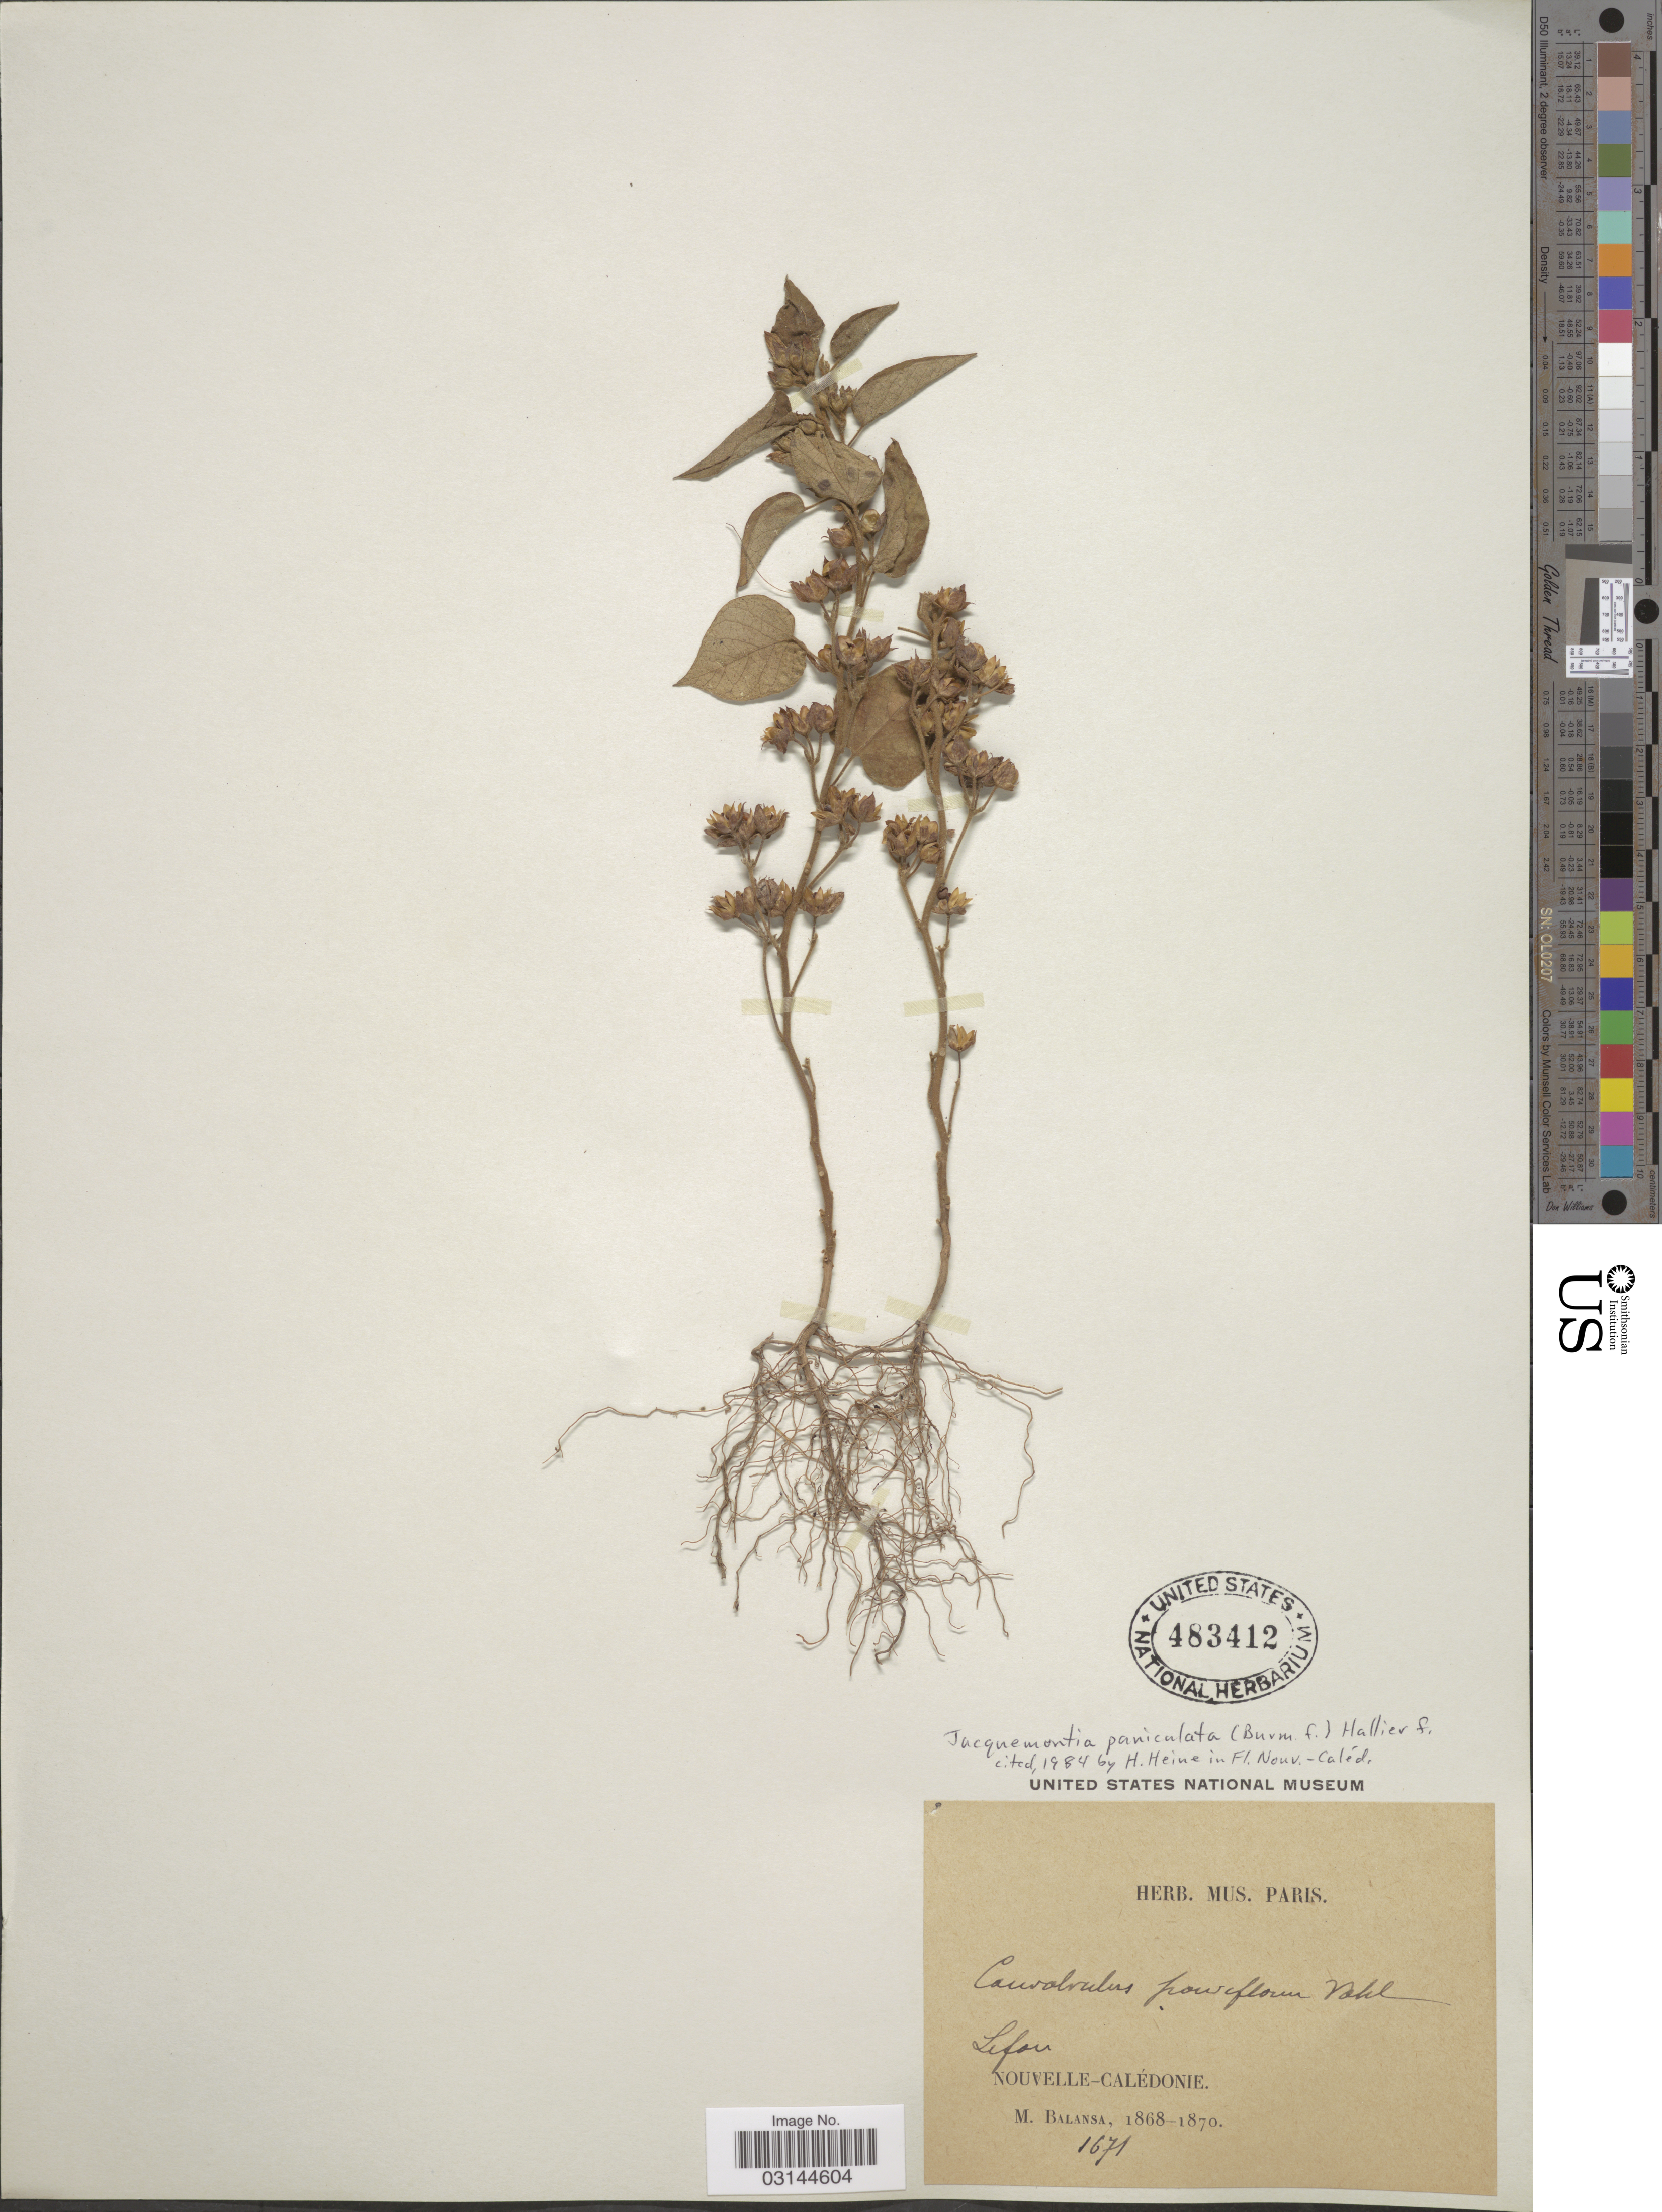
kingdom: Plantae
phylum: Tracheophyta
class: Magnoliopsida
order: Solanales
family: Convolvulaceae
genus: Jacquemontia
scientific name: Jacquemontia paniculata var. tomentosa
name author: (Warb.) Ooststr.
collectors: B. Balansa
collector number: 1671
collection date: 1868/1870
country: New Caledonia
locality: Lifou. Nouvelle-Calédonie.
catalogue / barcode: US 483412